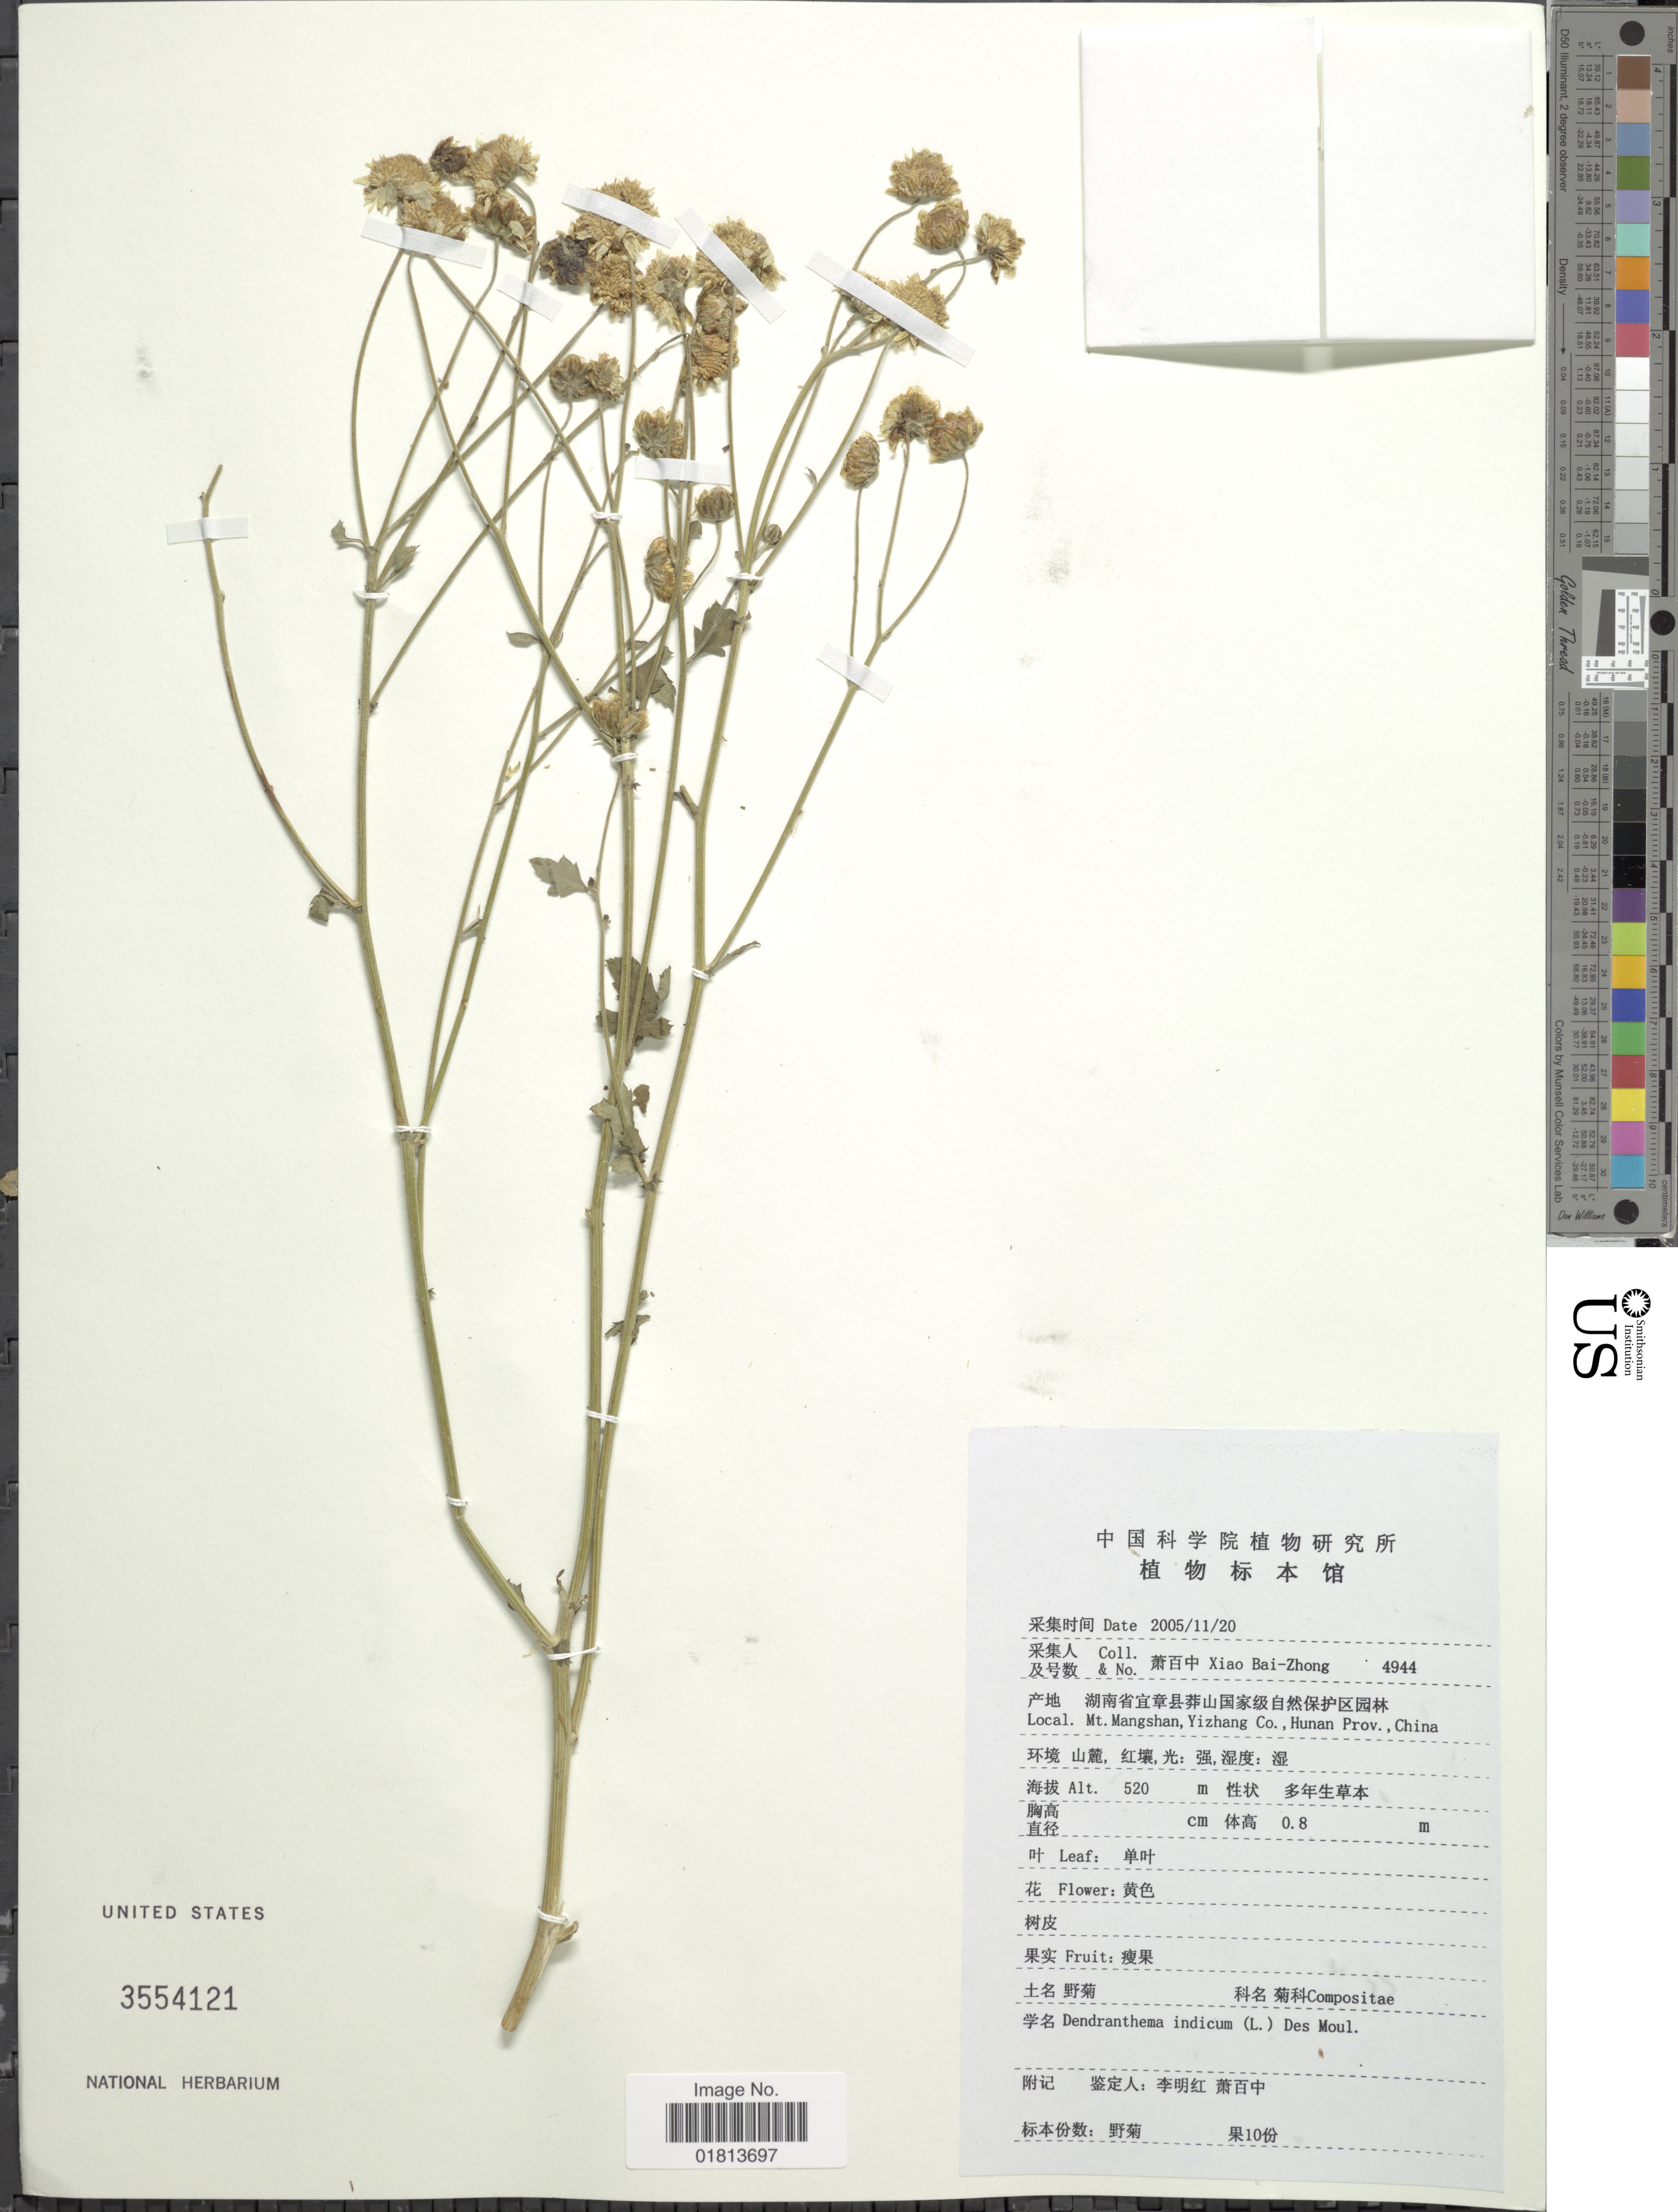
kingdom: Plantae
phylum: Tracheophyta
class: Magnoliopsida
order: Asterales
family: Asteraceae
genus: Dendranthema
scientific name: Dendranthema indicum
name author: (L.) Des Moul.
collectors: B. Z. Xiao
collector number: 4944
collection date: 2005-11-20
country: China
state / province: Hunan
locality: Mt. Magshan, Yizhang Co., Hunan Prov., China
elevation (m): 520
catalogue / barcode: US 3554121